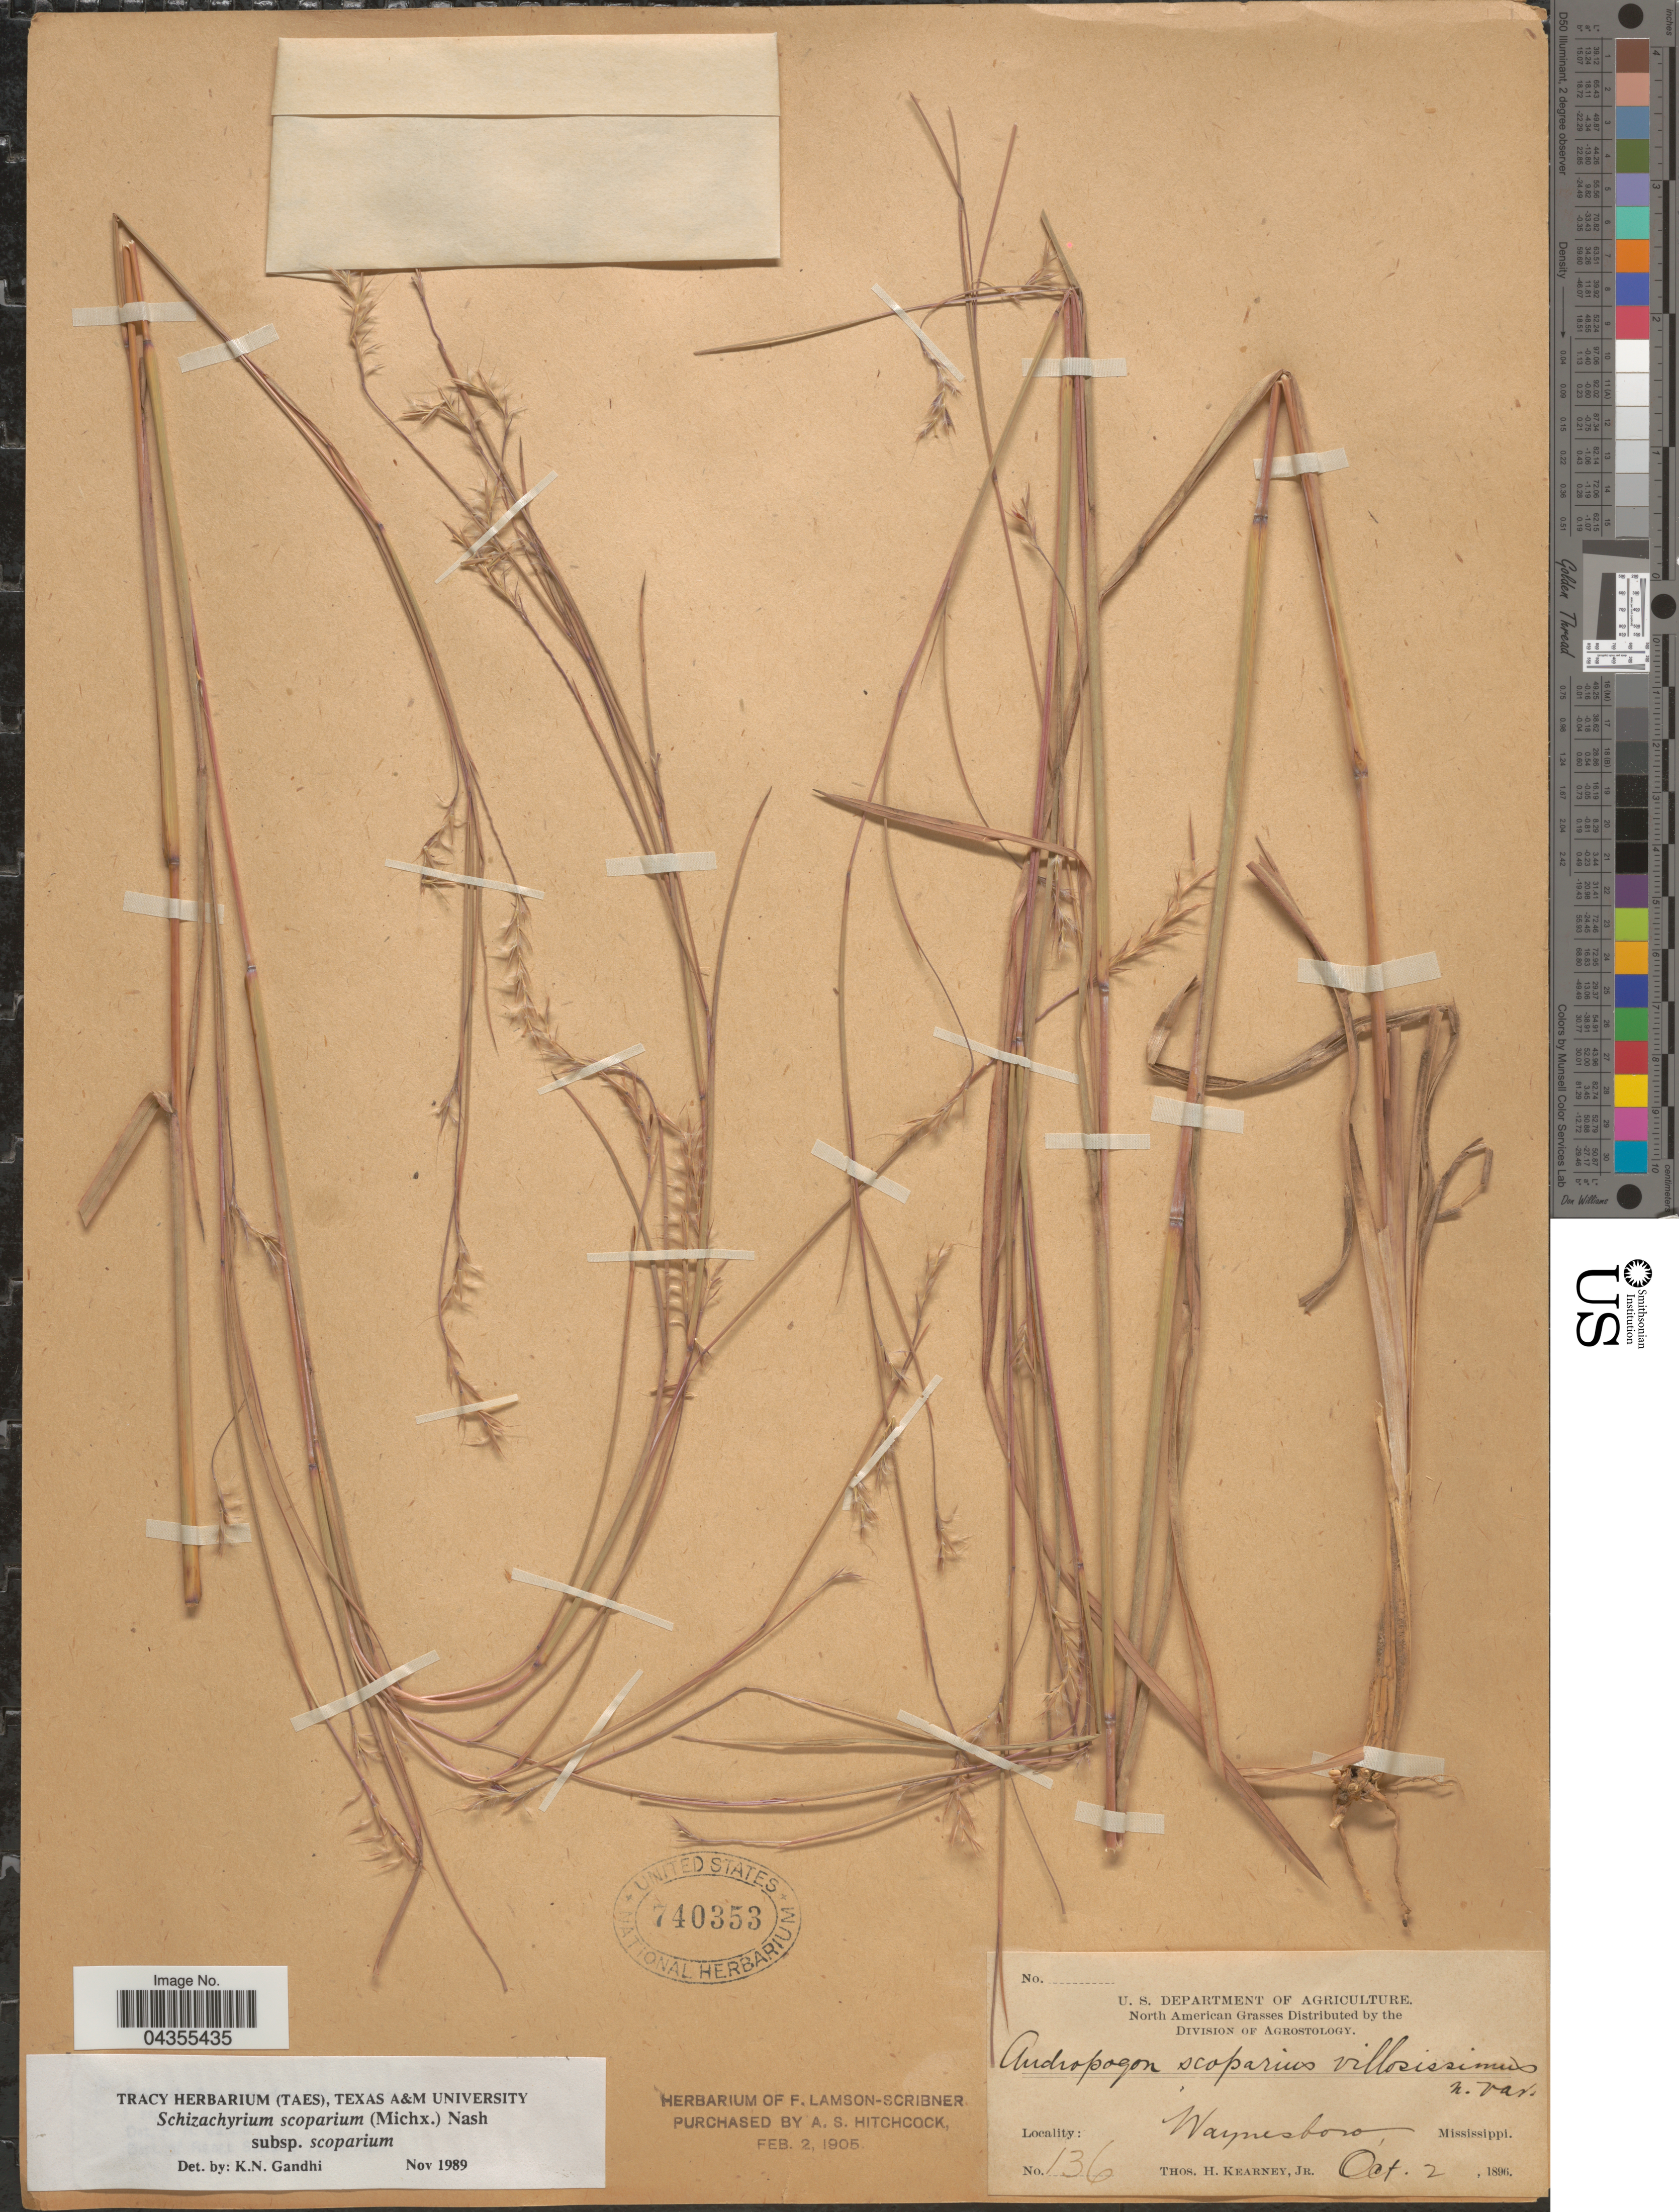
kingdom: Plantae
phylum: Tracheophyta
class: Liliopsida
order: Poales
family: Poaceae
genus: Schizachyrium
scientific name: Schizachyrium scoparium var. scoparium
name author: (Michx.) Nash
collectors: T. H. Kearney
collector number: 136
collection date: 1896-10-02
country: United States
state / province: Mississippi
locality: Waynesboro.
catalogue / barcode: US 740353